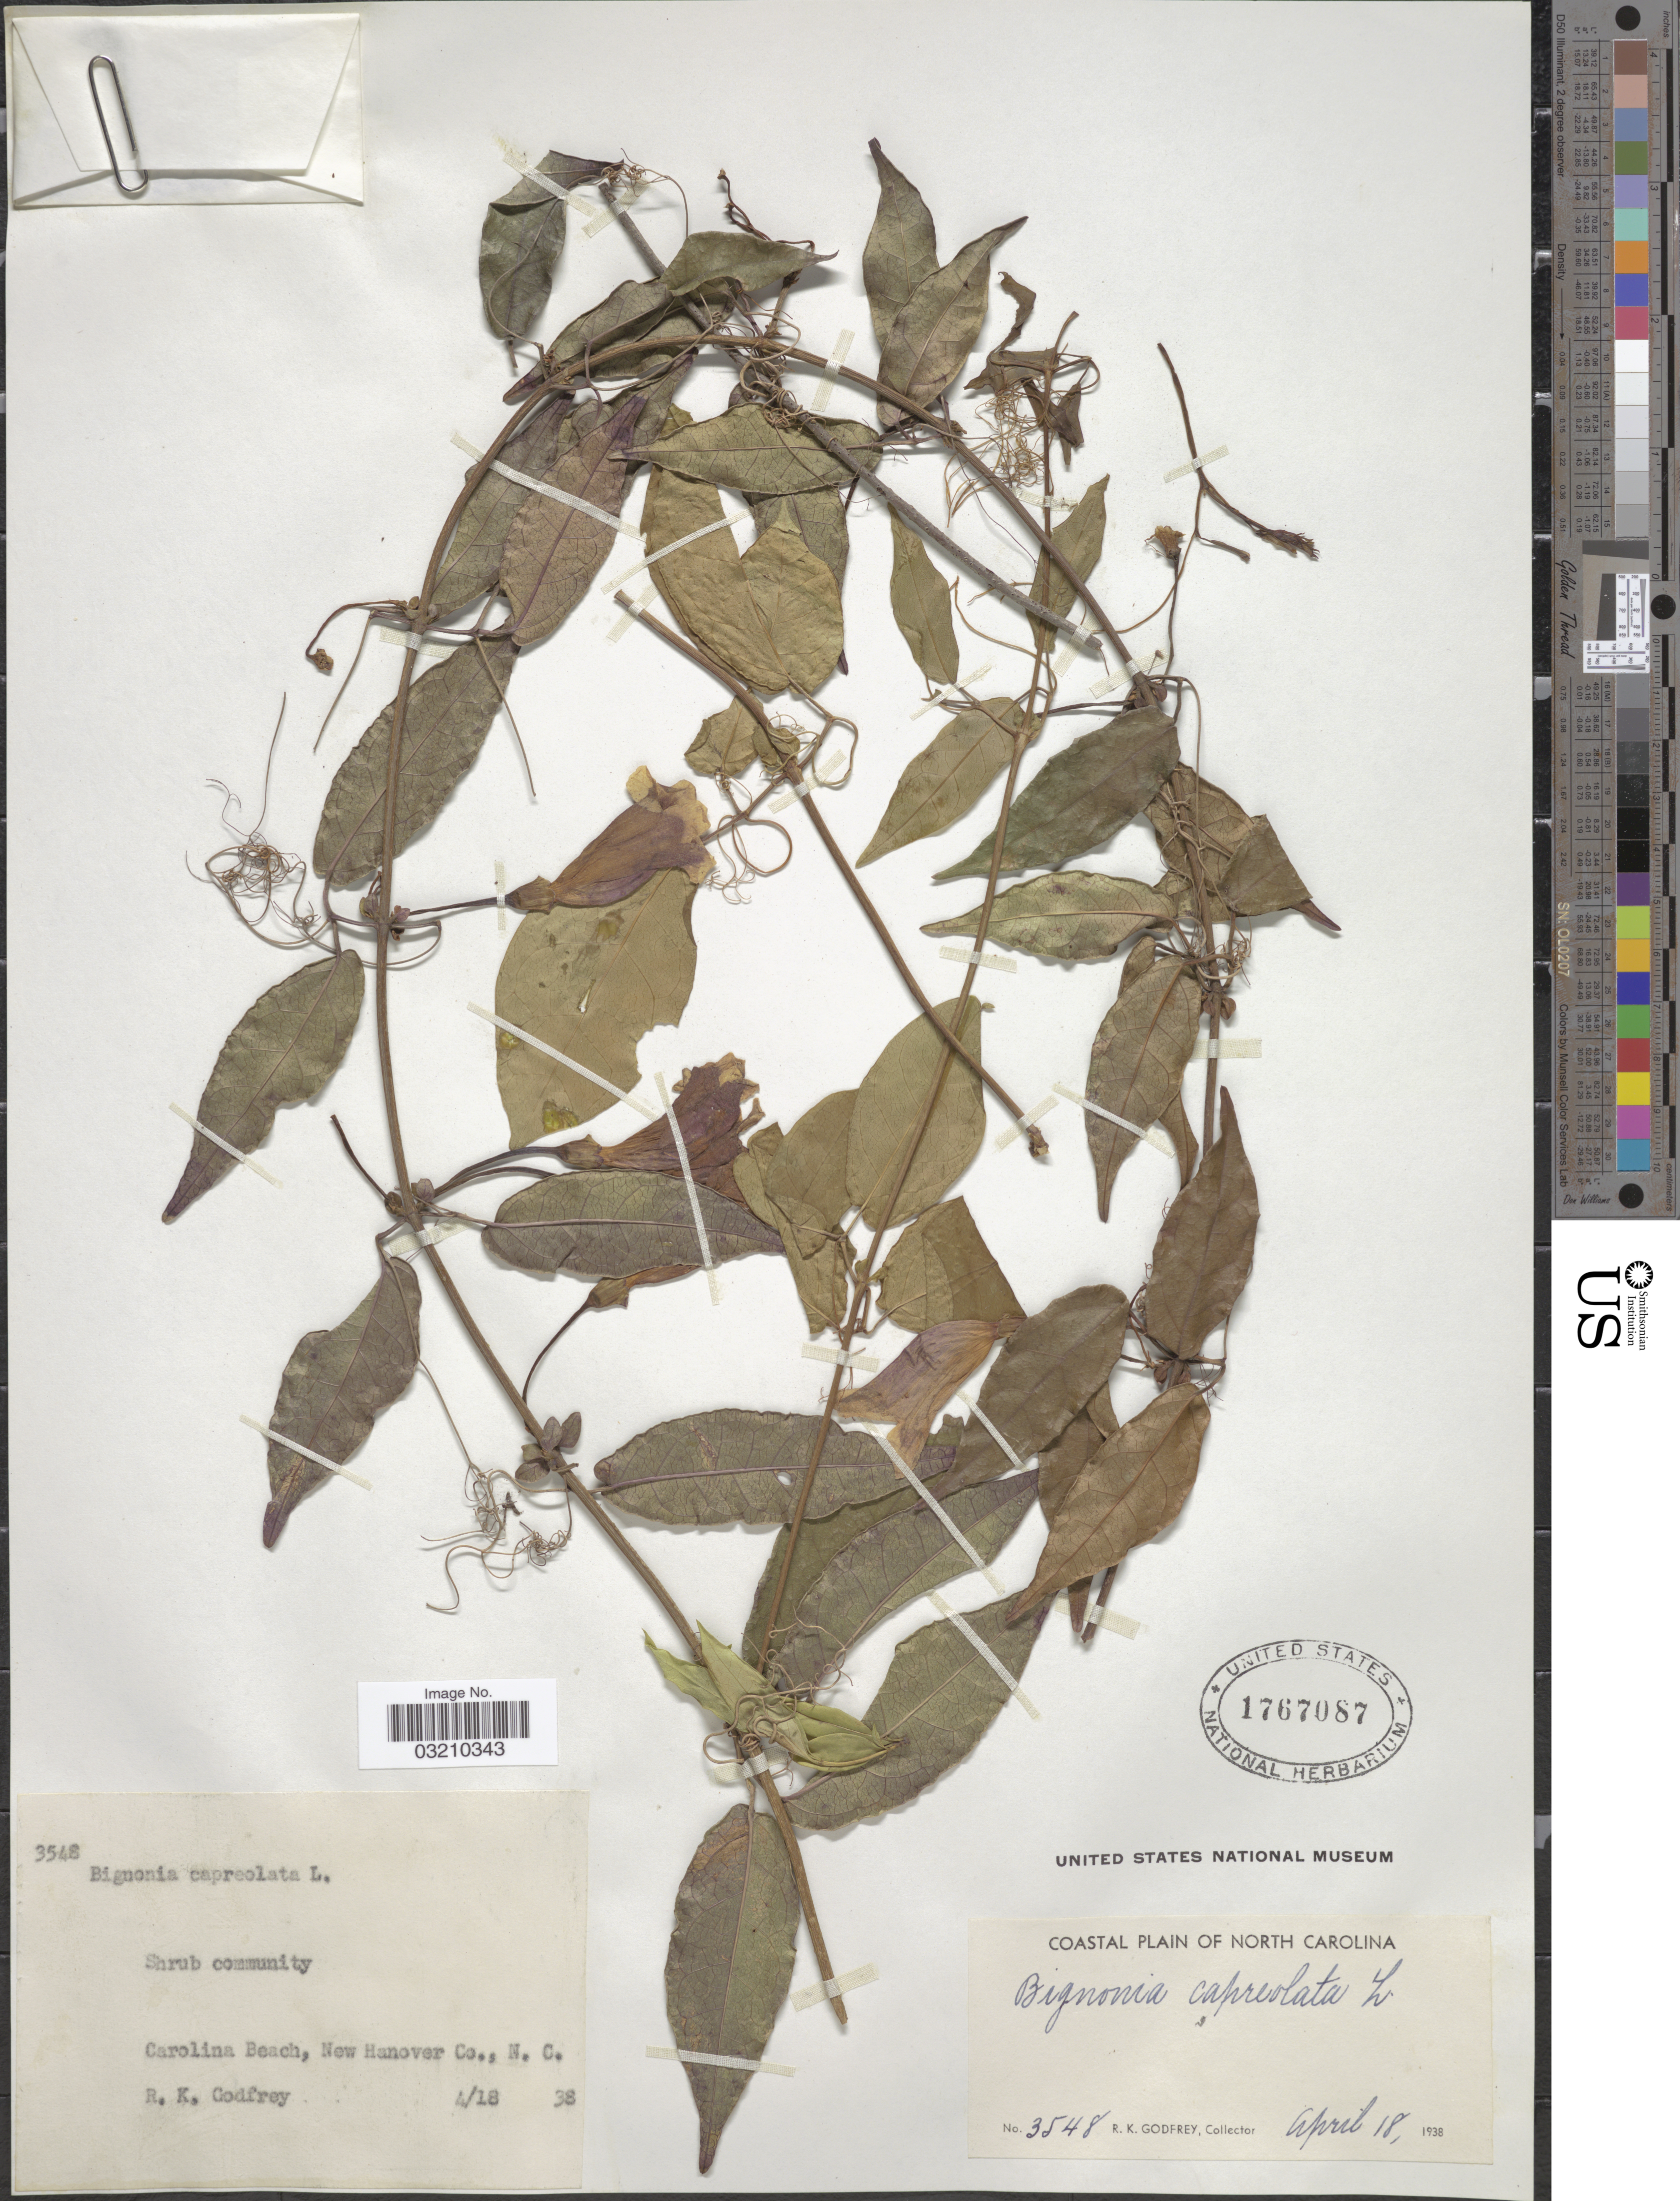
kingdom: Plantae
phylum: Tracheophyta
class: Magnoliopsida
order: Lamiales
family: Bignoniaceae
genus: Bignonia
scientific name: Bignonia capreolata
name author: L.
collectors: R. K. Godfrey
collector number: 3548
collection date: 1938-04-18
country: United States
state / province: North Carolina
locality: Coastal Plain of North Carolina. Carolina Beach, New Hanover Co.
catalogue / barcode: US 1767087